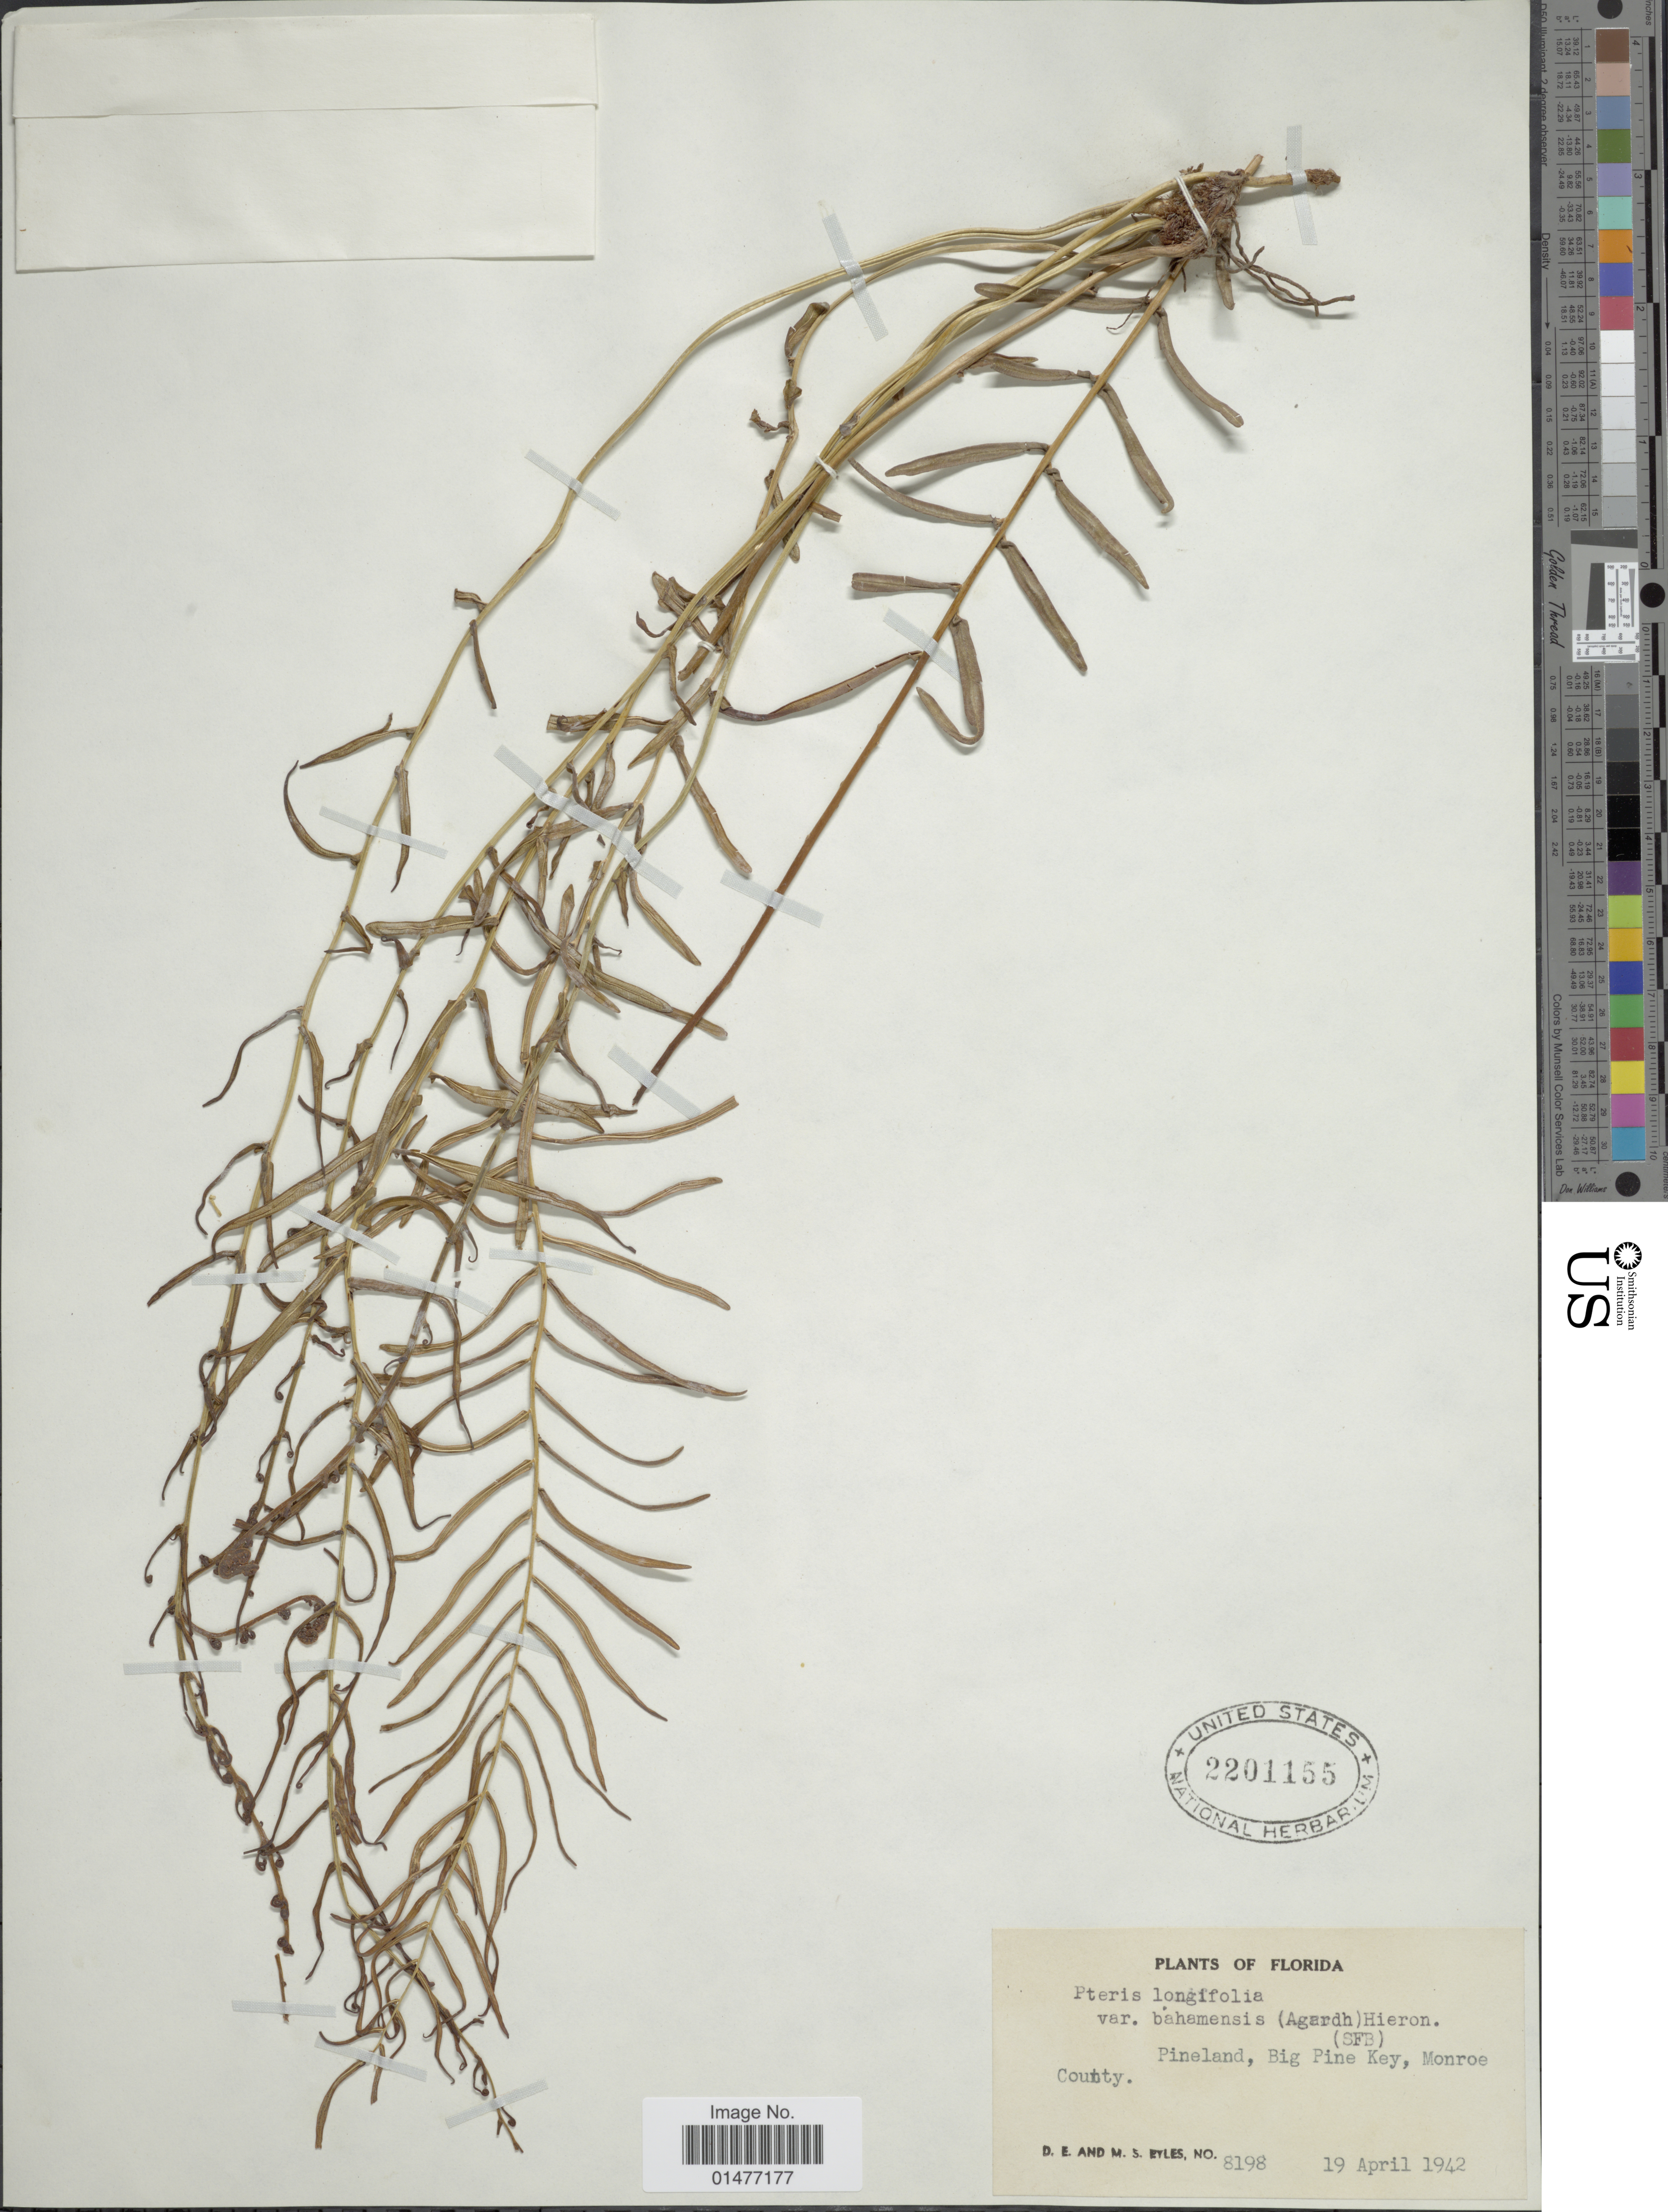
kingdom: Plantae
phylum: Tracheophyta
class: Polypodiopsida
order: Polypodiales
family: Pteridaceae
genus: Pteris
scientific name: Pteris bahamenis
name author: (J. Agardh) Fée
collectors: D. Eyles & M. Eyles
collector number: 8189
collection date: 1942-04-19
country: United States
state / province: Florida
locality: Florida, Pineland, Big Pine Key, Monroe County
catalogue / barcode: US 2201155